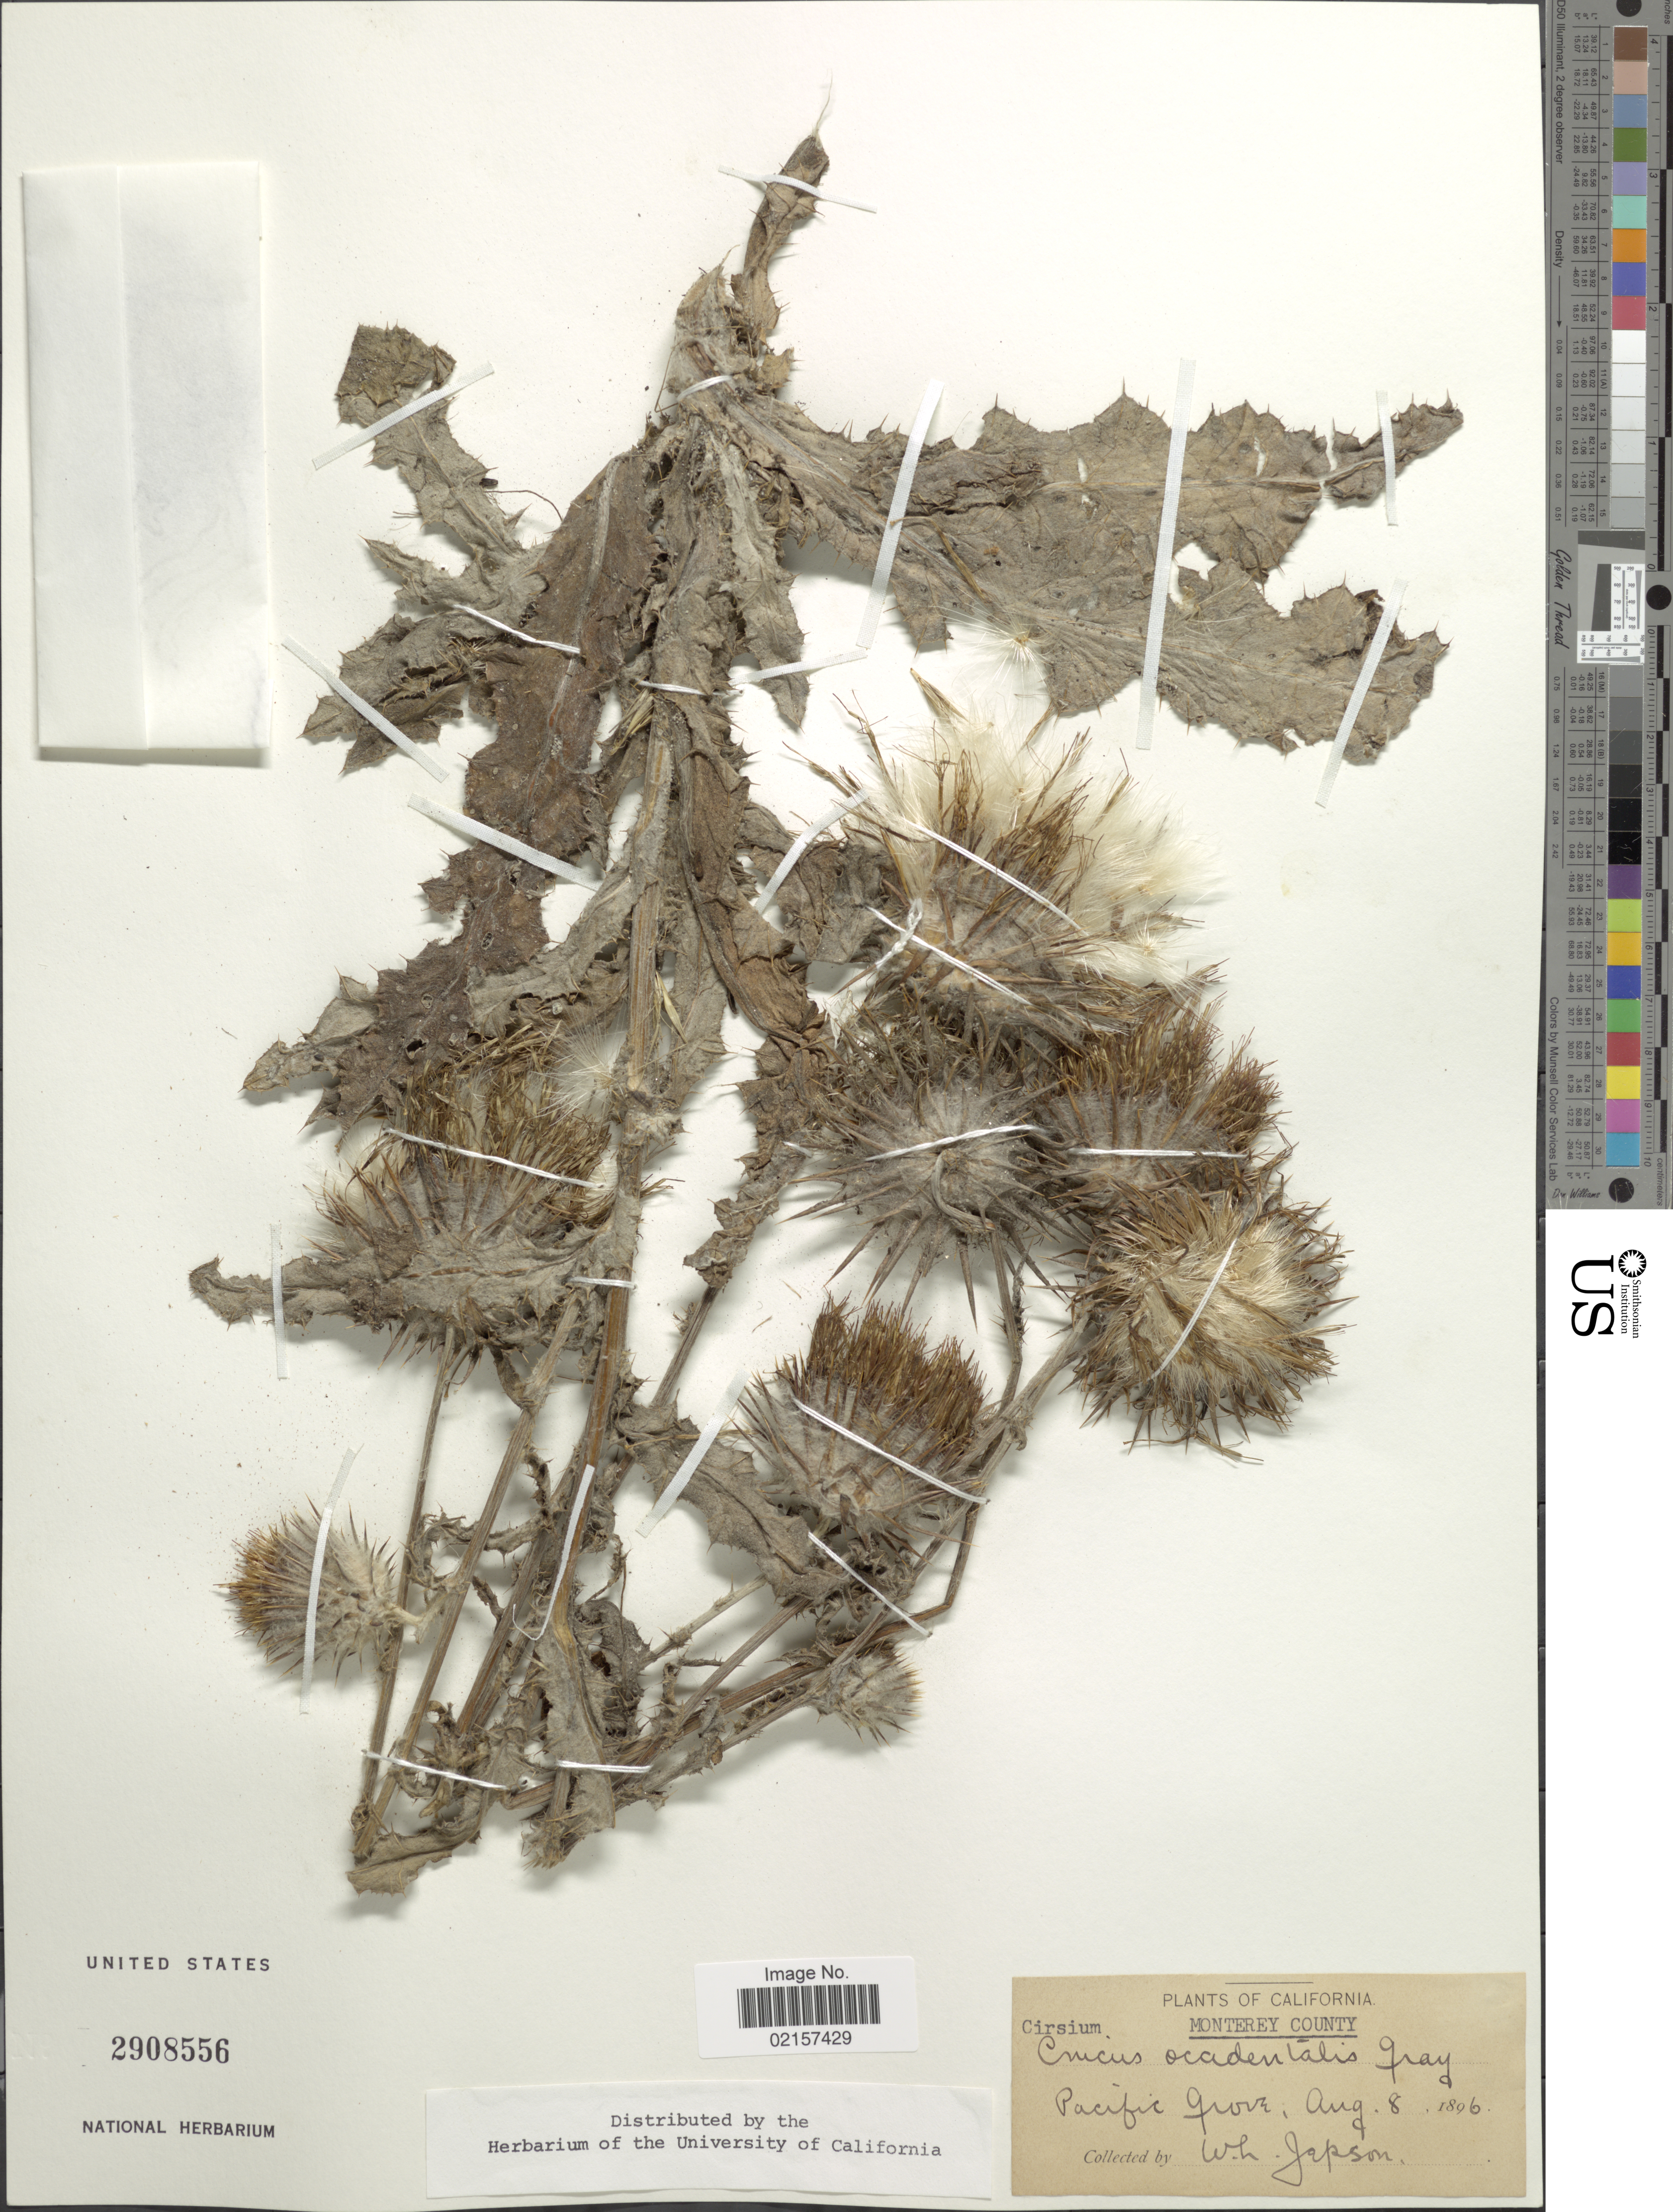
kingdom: Plantae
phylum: Tracheophyta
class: Magnoliopsida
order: Asterales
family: Asteraceae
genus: Cirsium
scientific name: Cirsium occidentale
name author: (Nutt.) Jeps.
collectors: W. L. Jepson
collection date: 1896-08-08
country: United States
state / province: California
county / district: Monterey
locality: Monterey County, Pacific Grove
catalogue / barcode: US 2908556